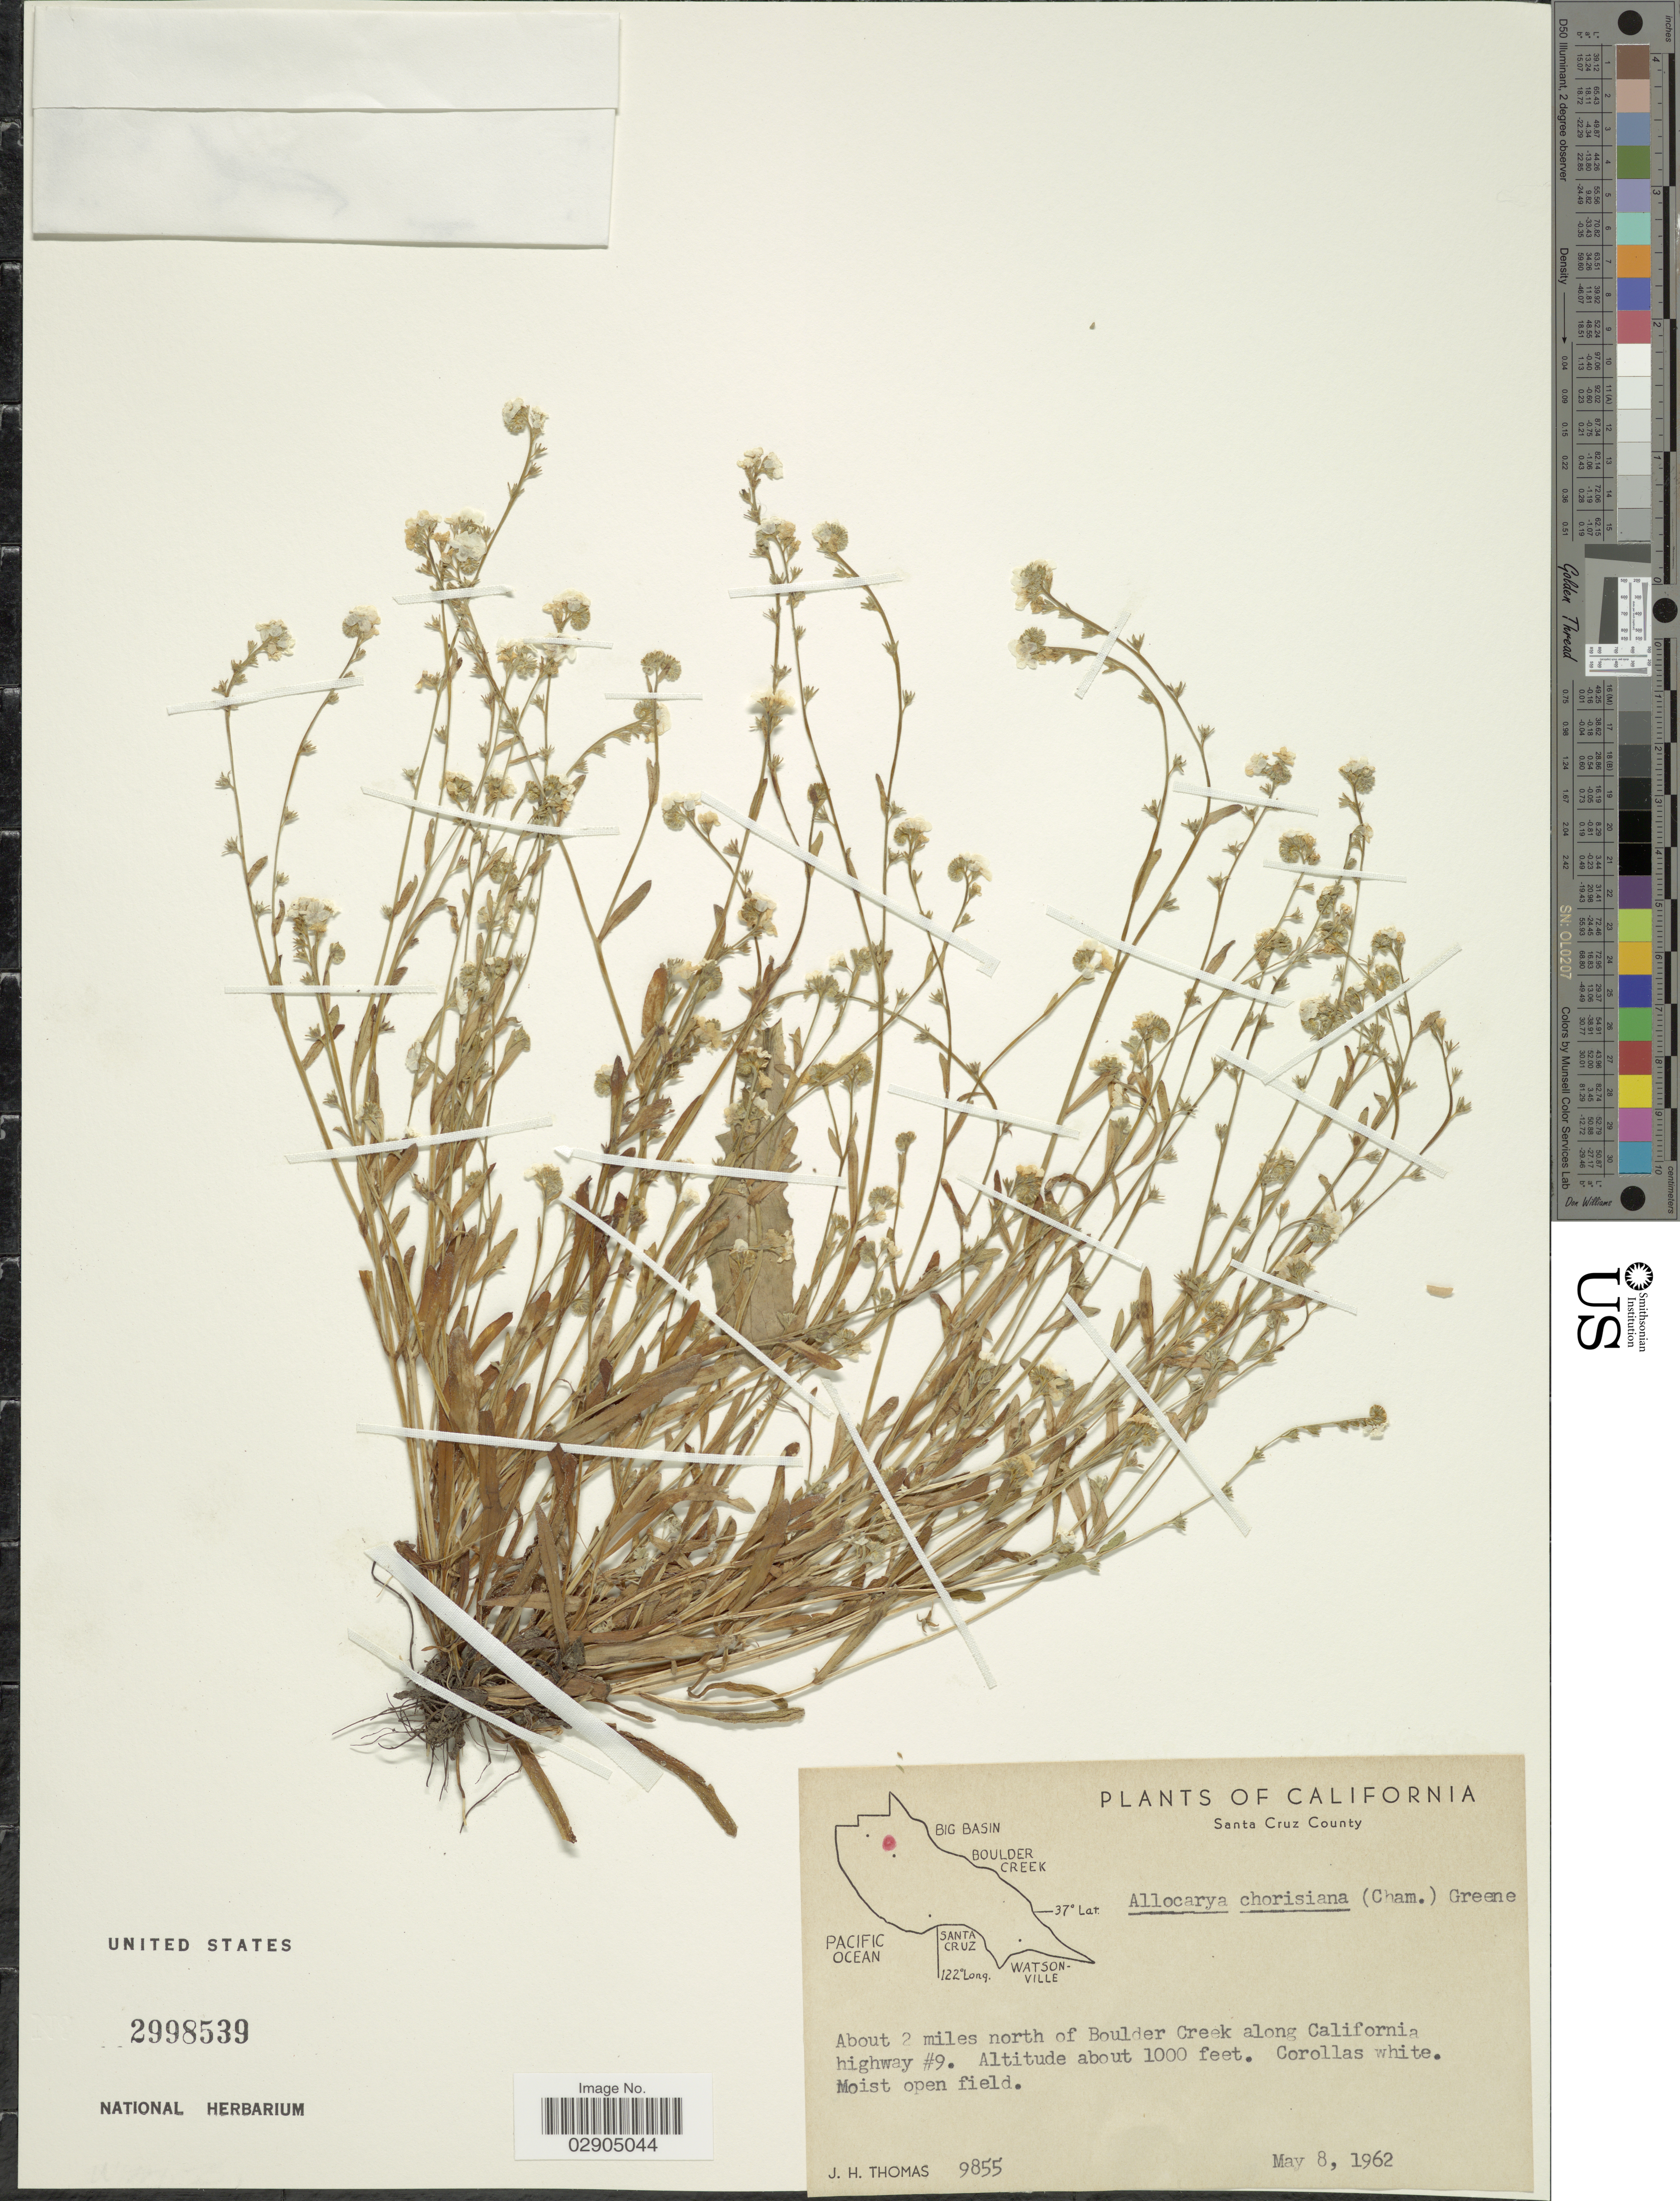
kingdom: Plantae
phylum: Tracheophyta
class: Magnoliopsida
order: Boraginales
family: Boraginaceae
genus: Allocarya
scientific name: Allocarya chorisiana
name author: (Cham. & Schltdl.) Greene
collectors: J. H. Thomas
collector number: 9855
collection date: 1962-05-08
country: United States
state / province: California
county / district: Santa Cruz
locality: Santa Cruz County. About 2 miles north of Boulder Creek along California highway #9.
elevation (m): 305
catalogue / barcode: US 2998539